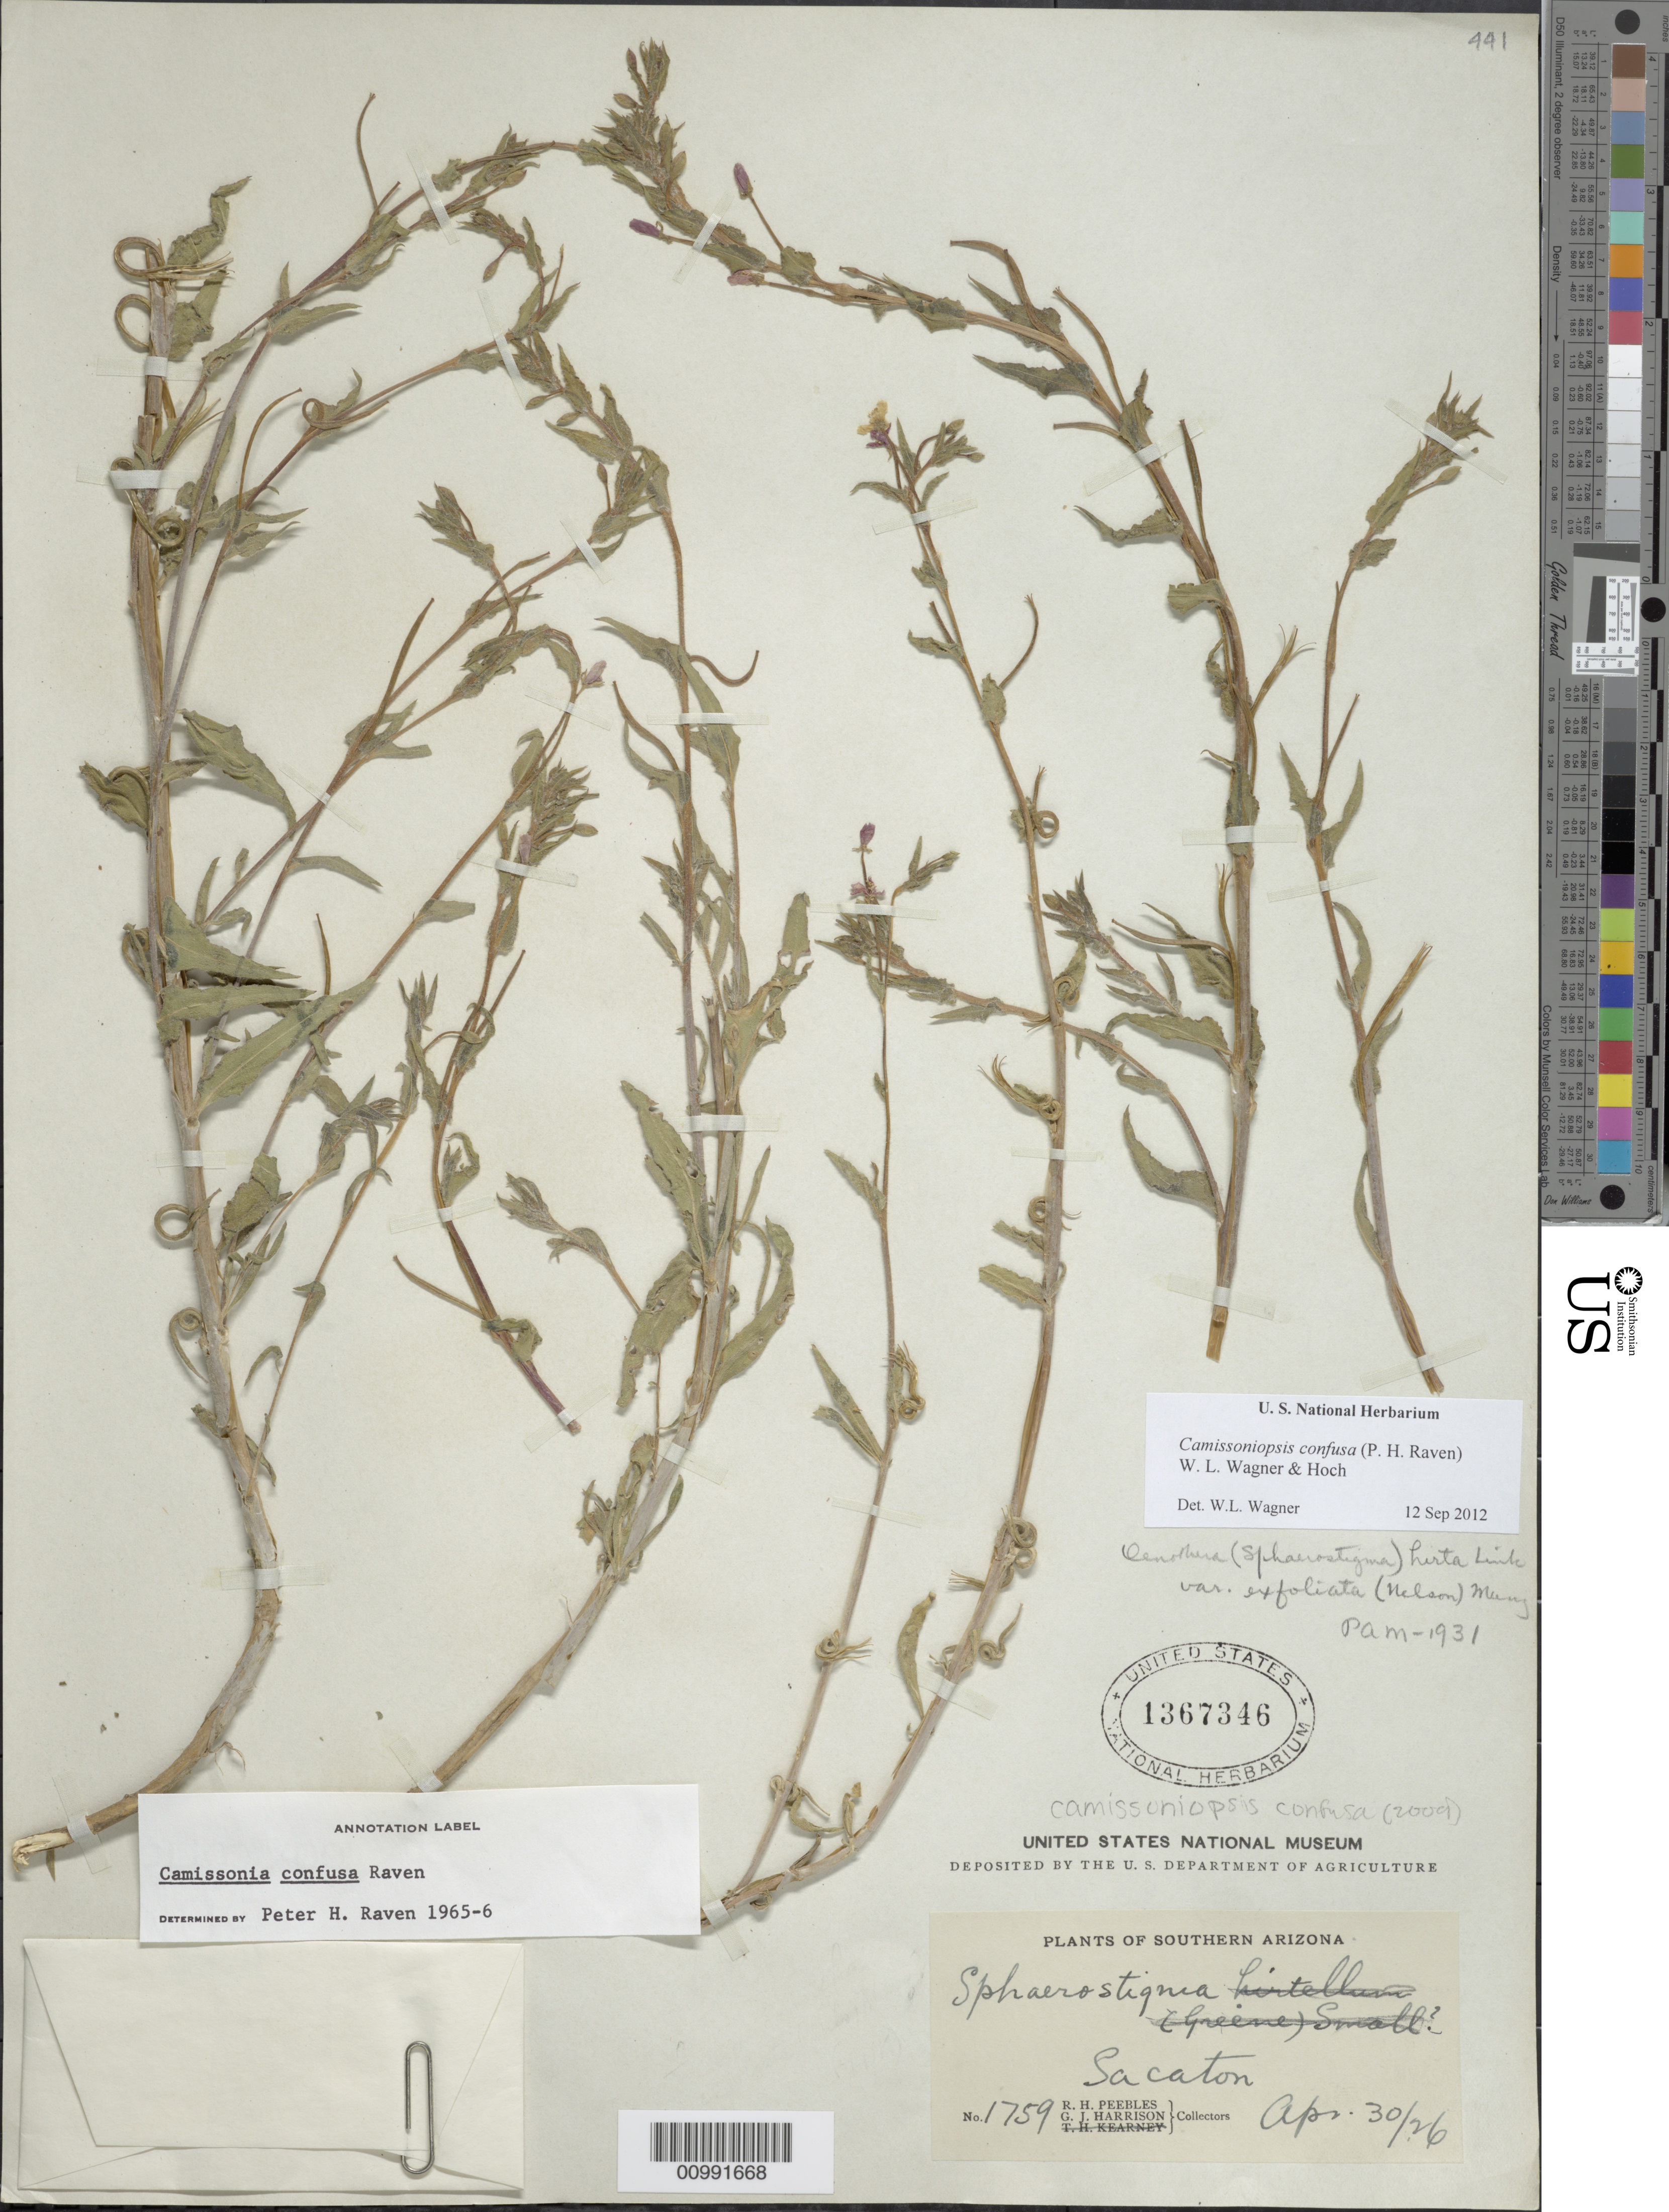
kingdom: Plantae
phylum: Tracheophyta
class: Magnoliopsida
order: Myrtales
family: Onagraceae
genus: Camissoniopsis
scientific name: Camissoniopsis confusa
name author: (P.H. Raven) W.L. Wagner & Hoch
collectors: R. H. Peebles & G. J. Harrison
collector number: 1759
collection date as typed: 30 Apr 1926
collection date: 1926-04-30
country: United States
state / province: Arizona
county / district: Pima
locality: Sacaton.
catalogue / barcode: US 1367346